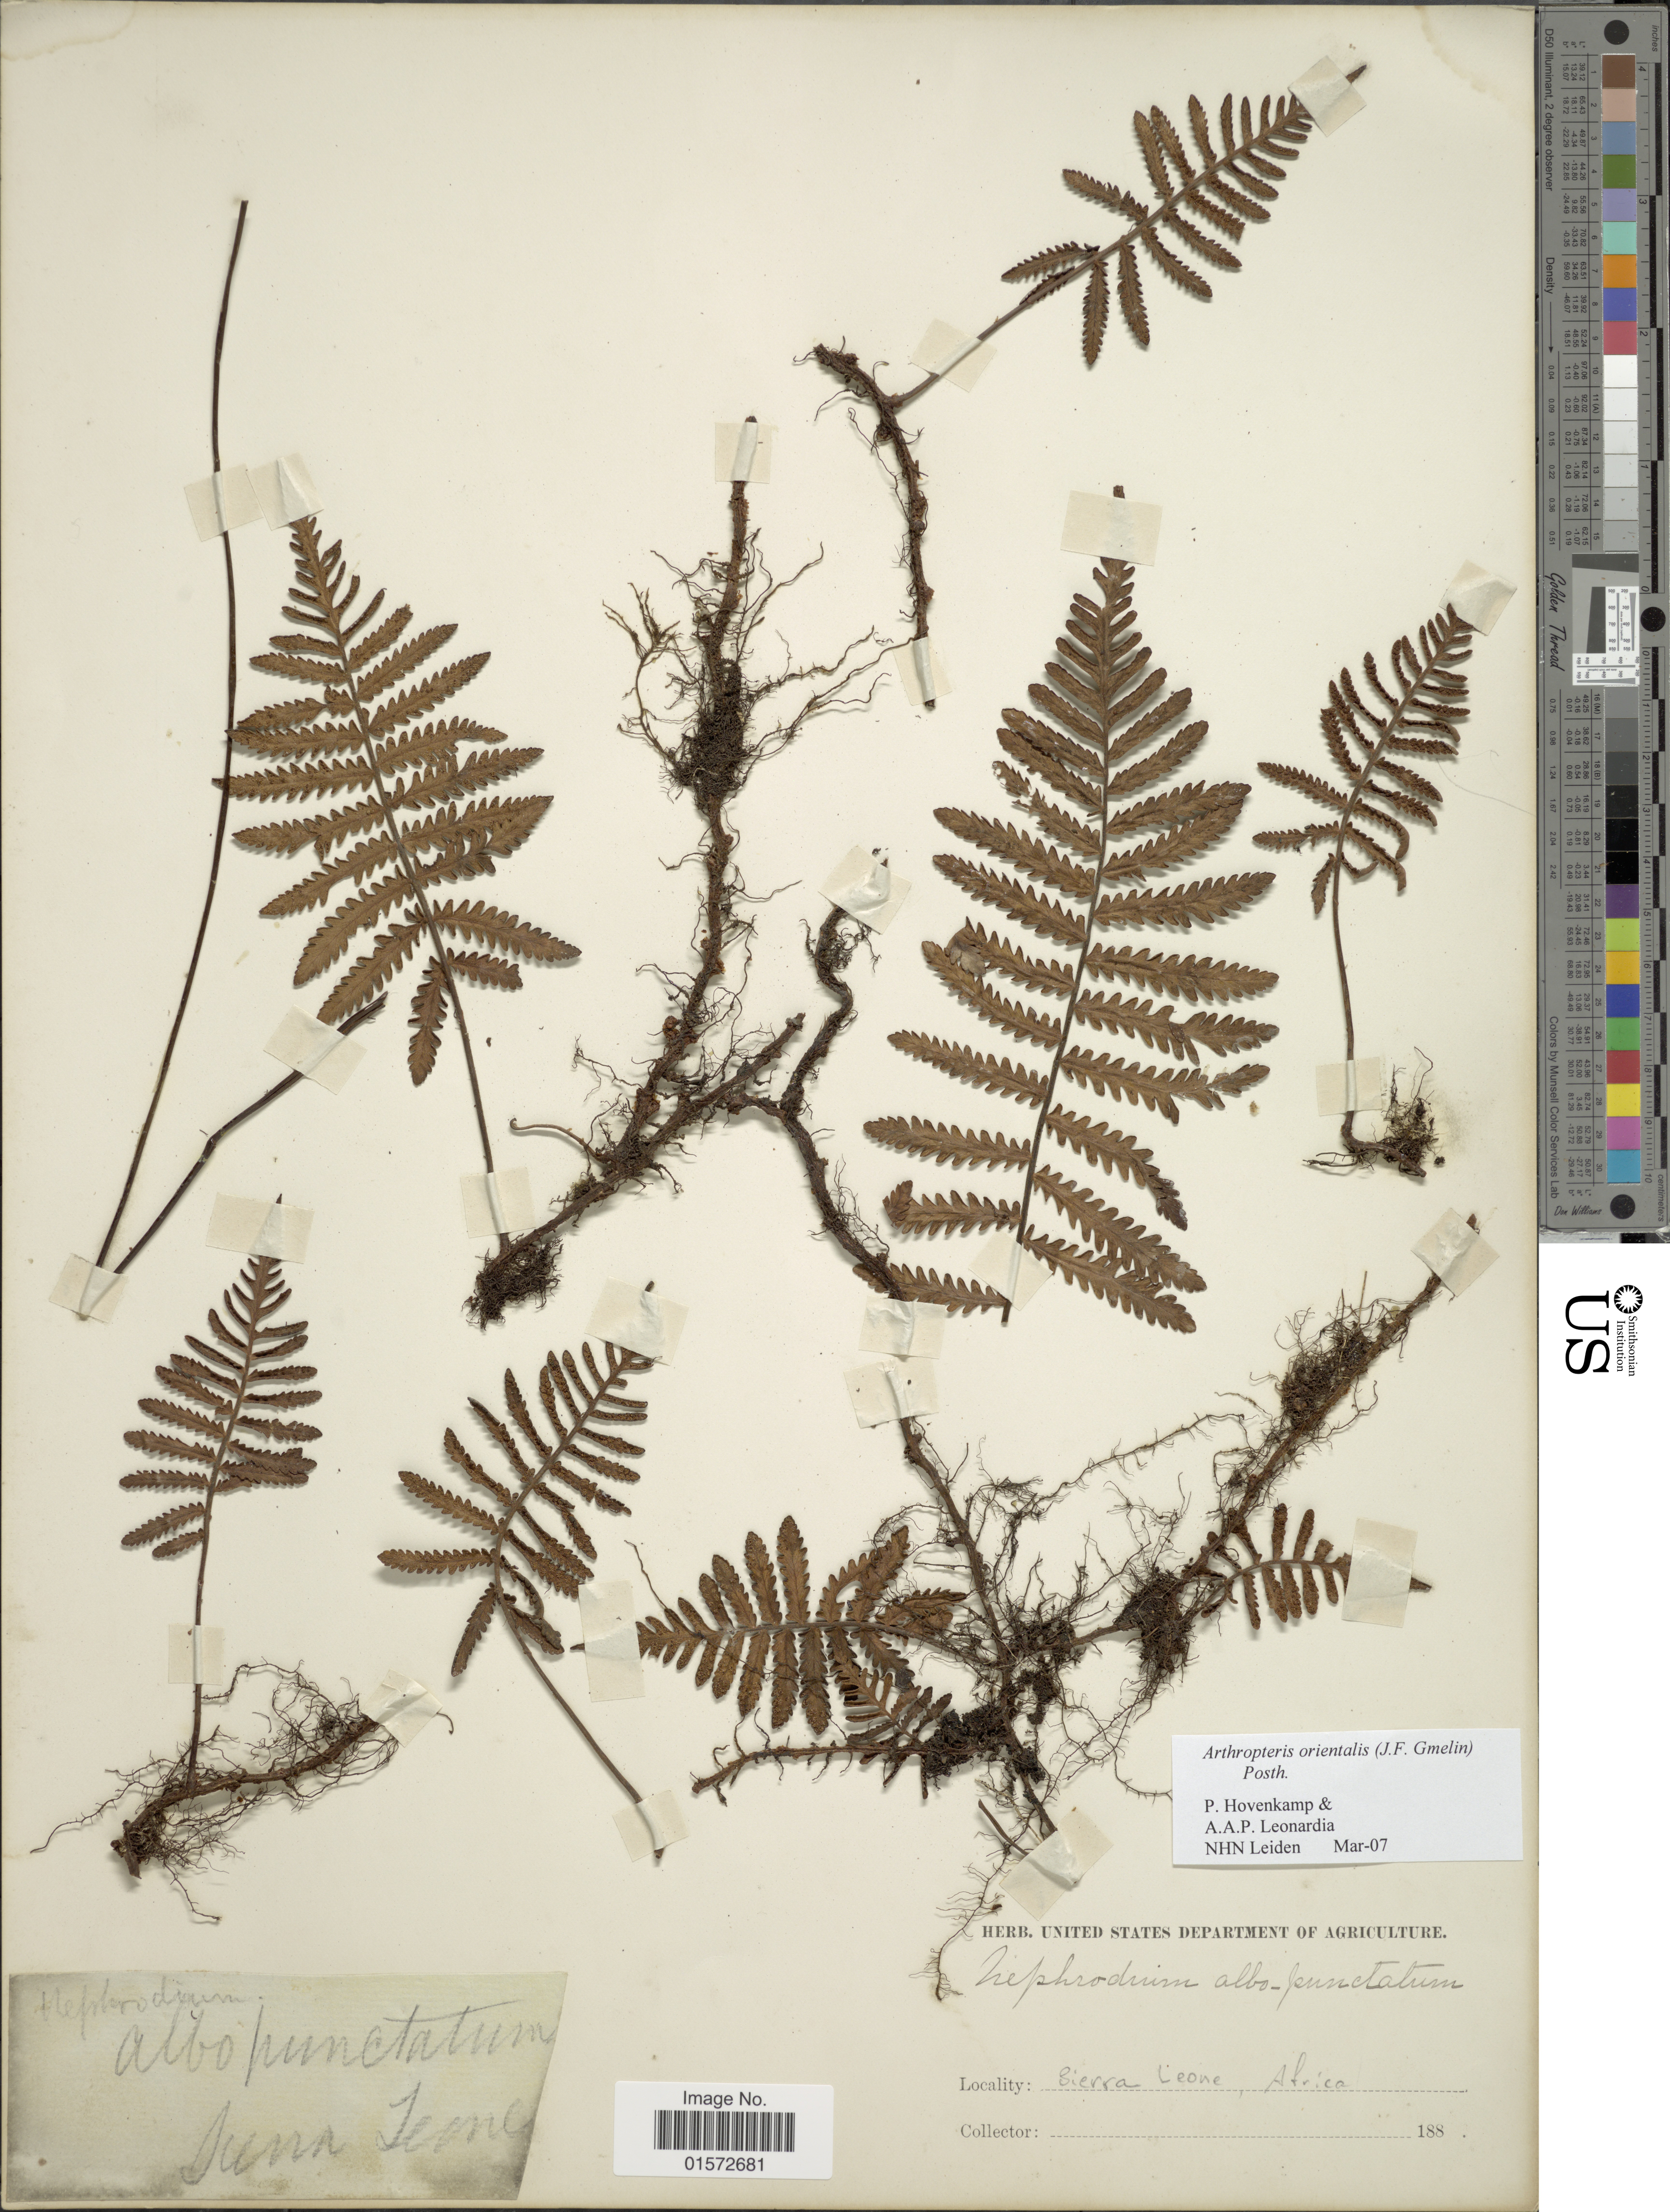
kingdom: Plantae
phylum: Tracheophyta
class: Polypodiopsida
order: Polypodiales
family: Tectariaceae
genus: Arthropteris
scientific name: Arthropteris orientalis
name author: (J.F. Gmel.) Posth.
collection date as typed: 188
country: Sierra Leone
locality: Sierra Leone, Africa